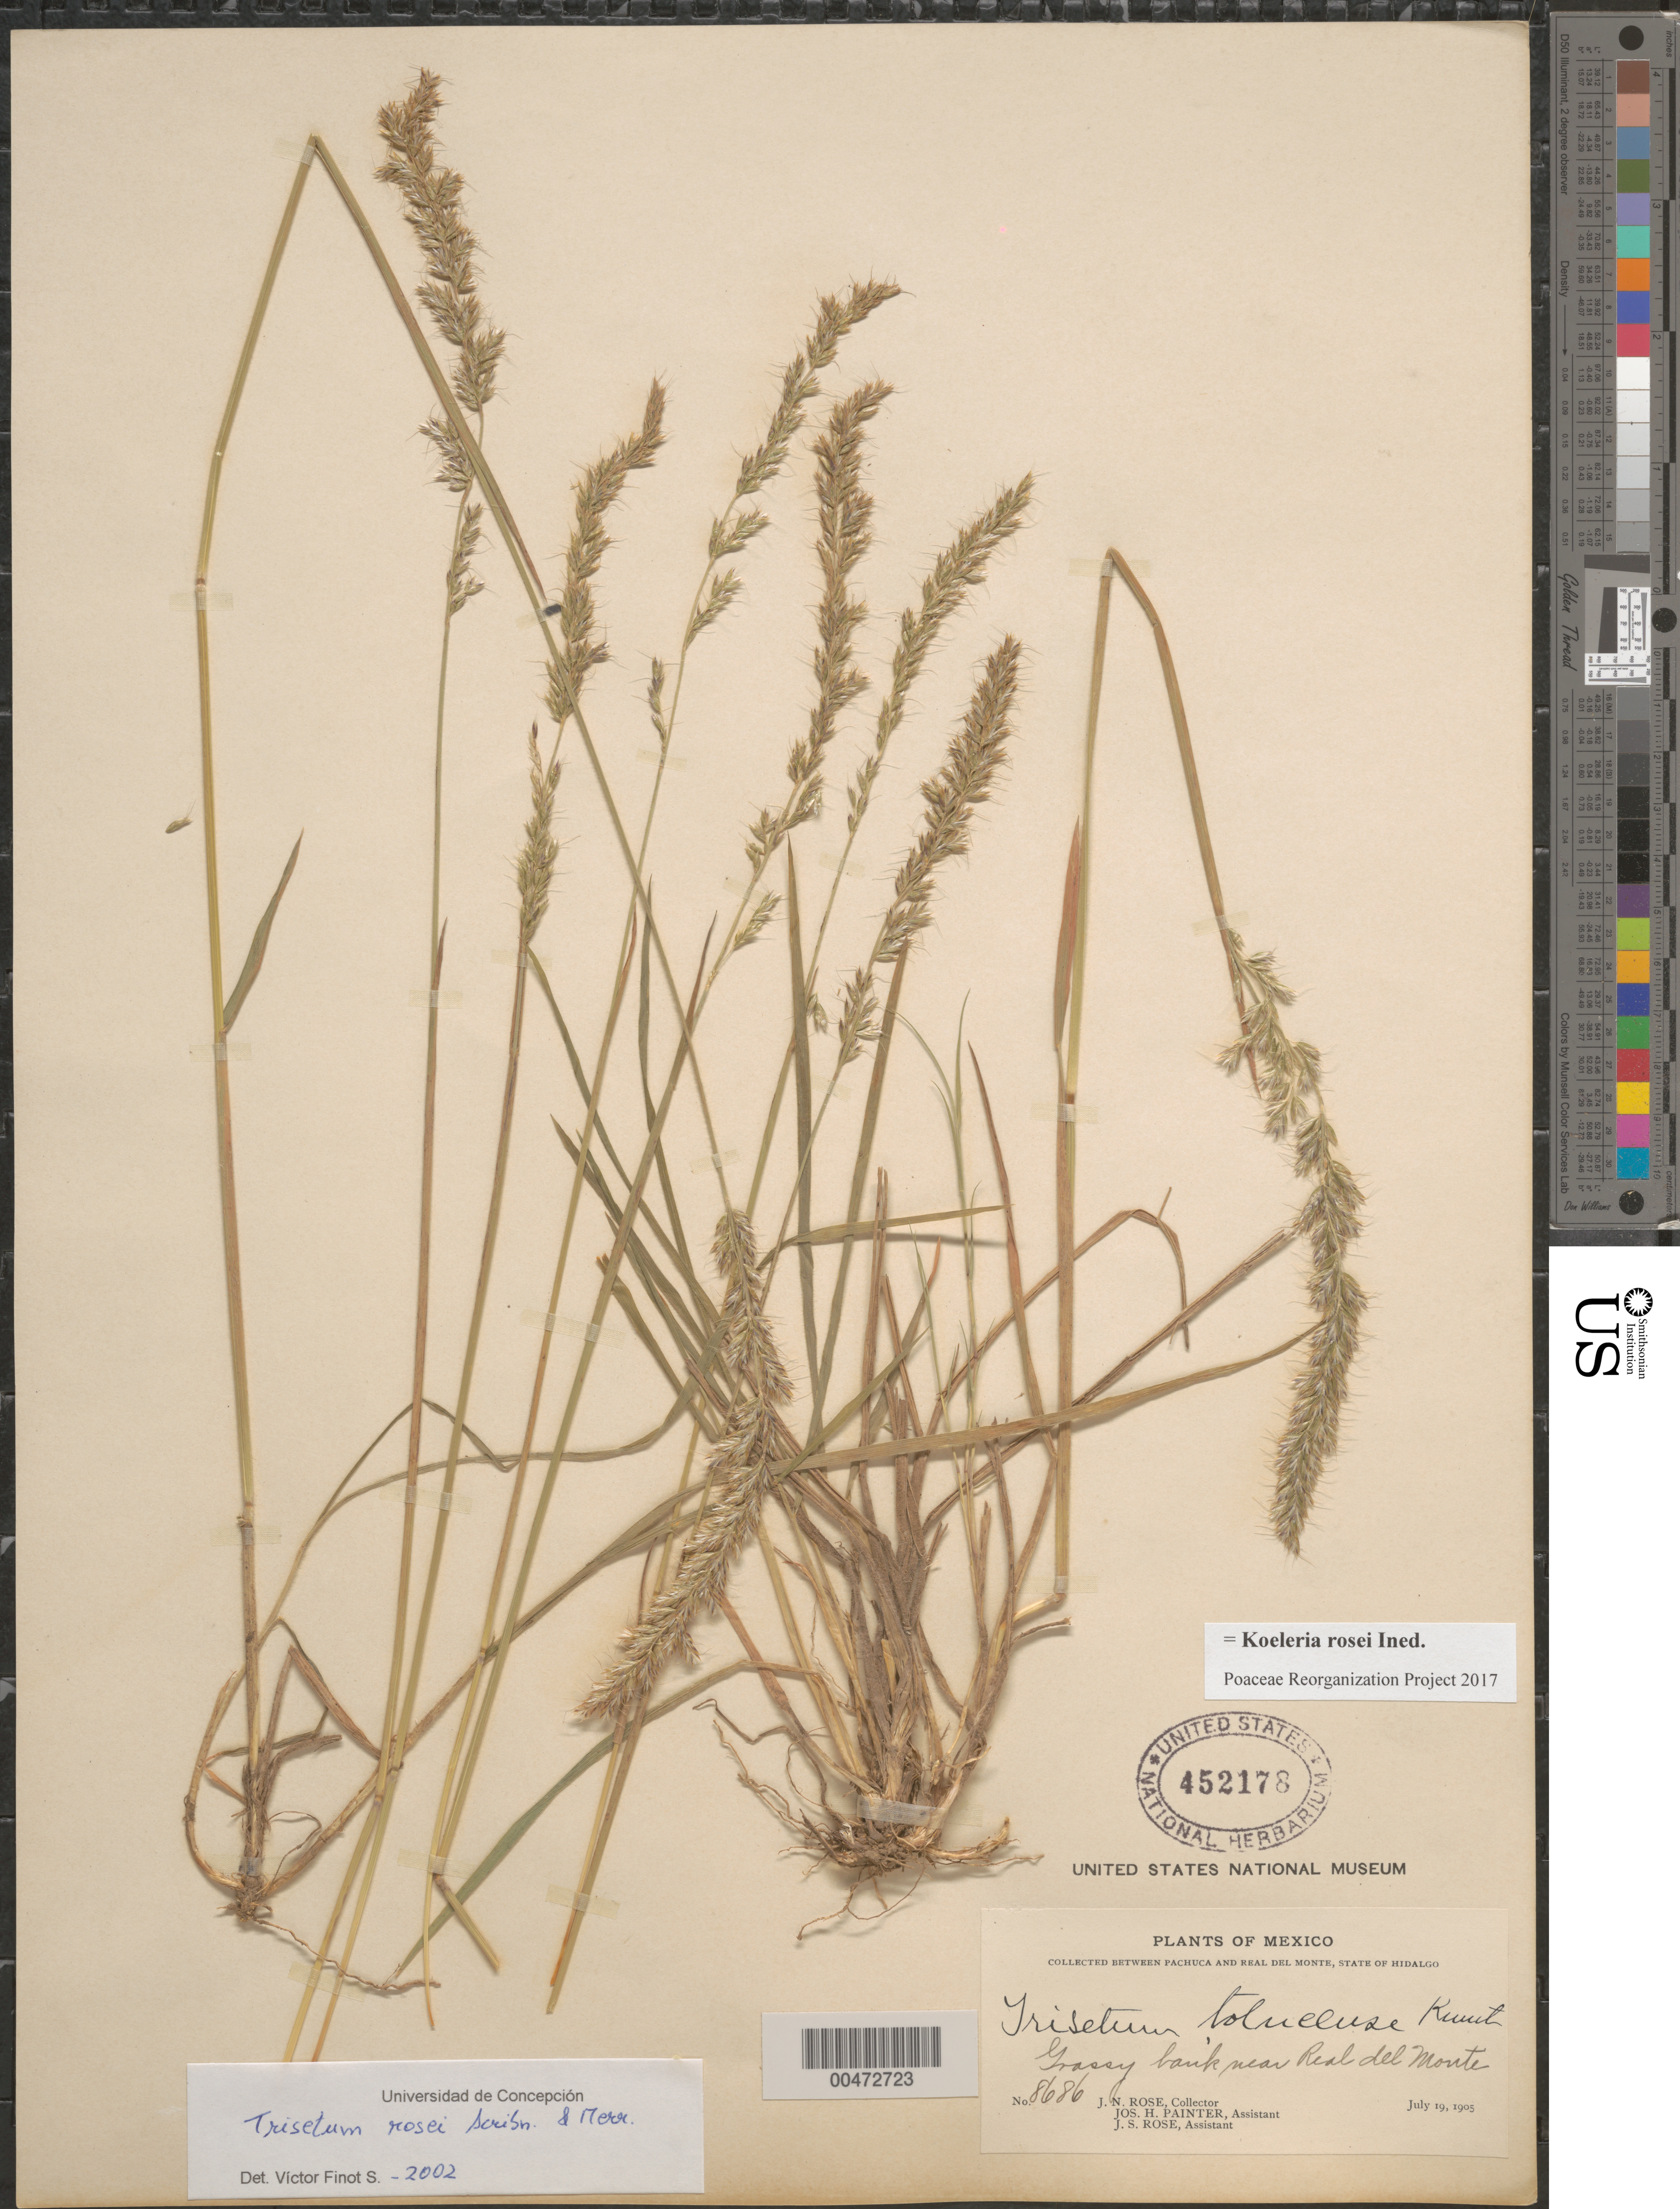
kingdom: Plantae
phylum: Tracheophyta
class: Liliopsida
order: Poales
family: Poaceae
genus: Koeleria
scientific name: Koeleria rosei ined.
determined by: Poaceae Reorganization Project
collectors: J. N. Rose, J. H. Painter & J. S. Rose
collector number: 8686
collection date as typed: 19 Jul 1905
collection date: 1905-07-19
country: Mexico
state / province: Hidalgo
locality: Between Pachuca & Real del Monte, near Real del Monte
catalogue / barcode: US 452178